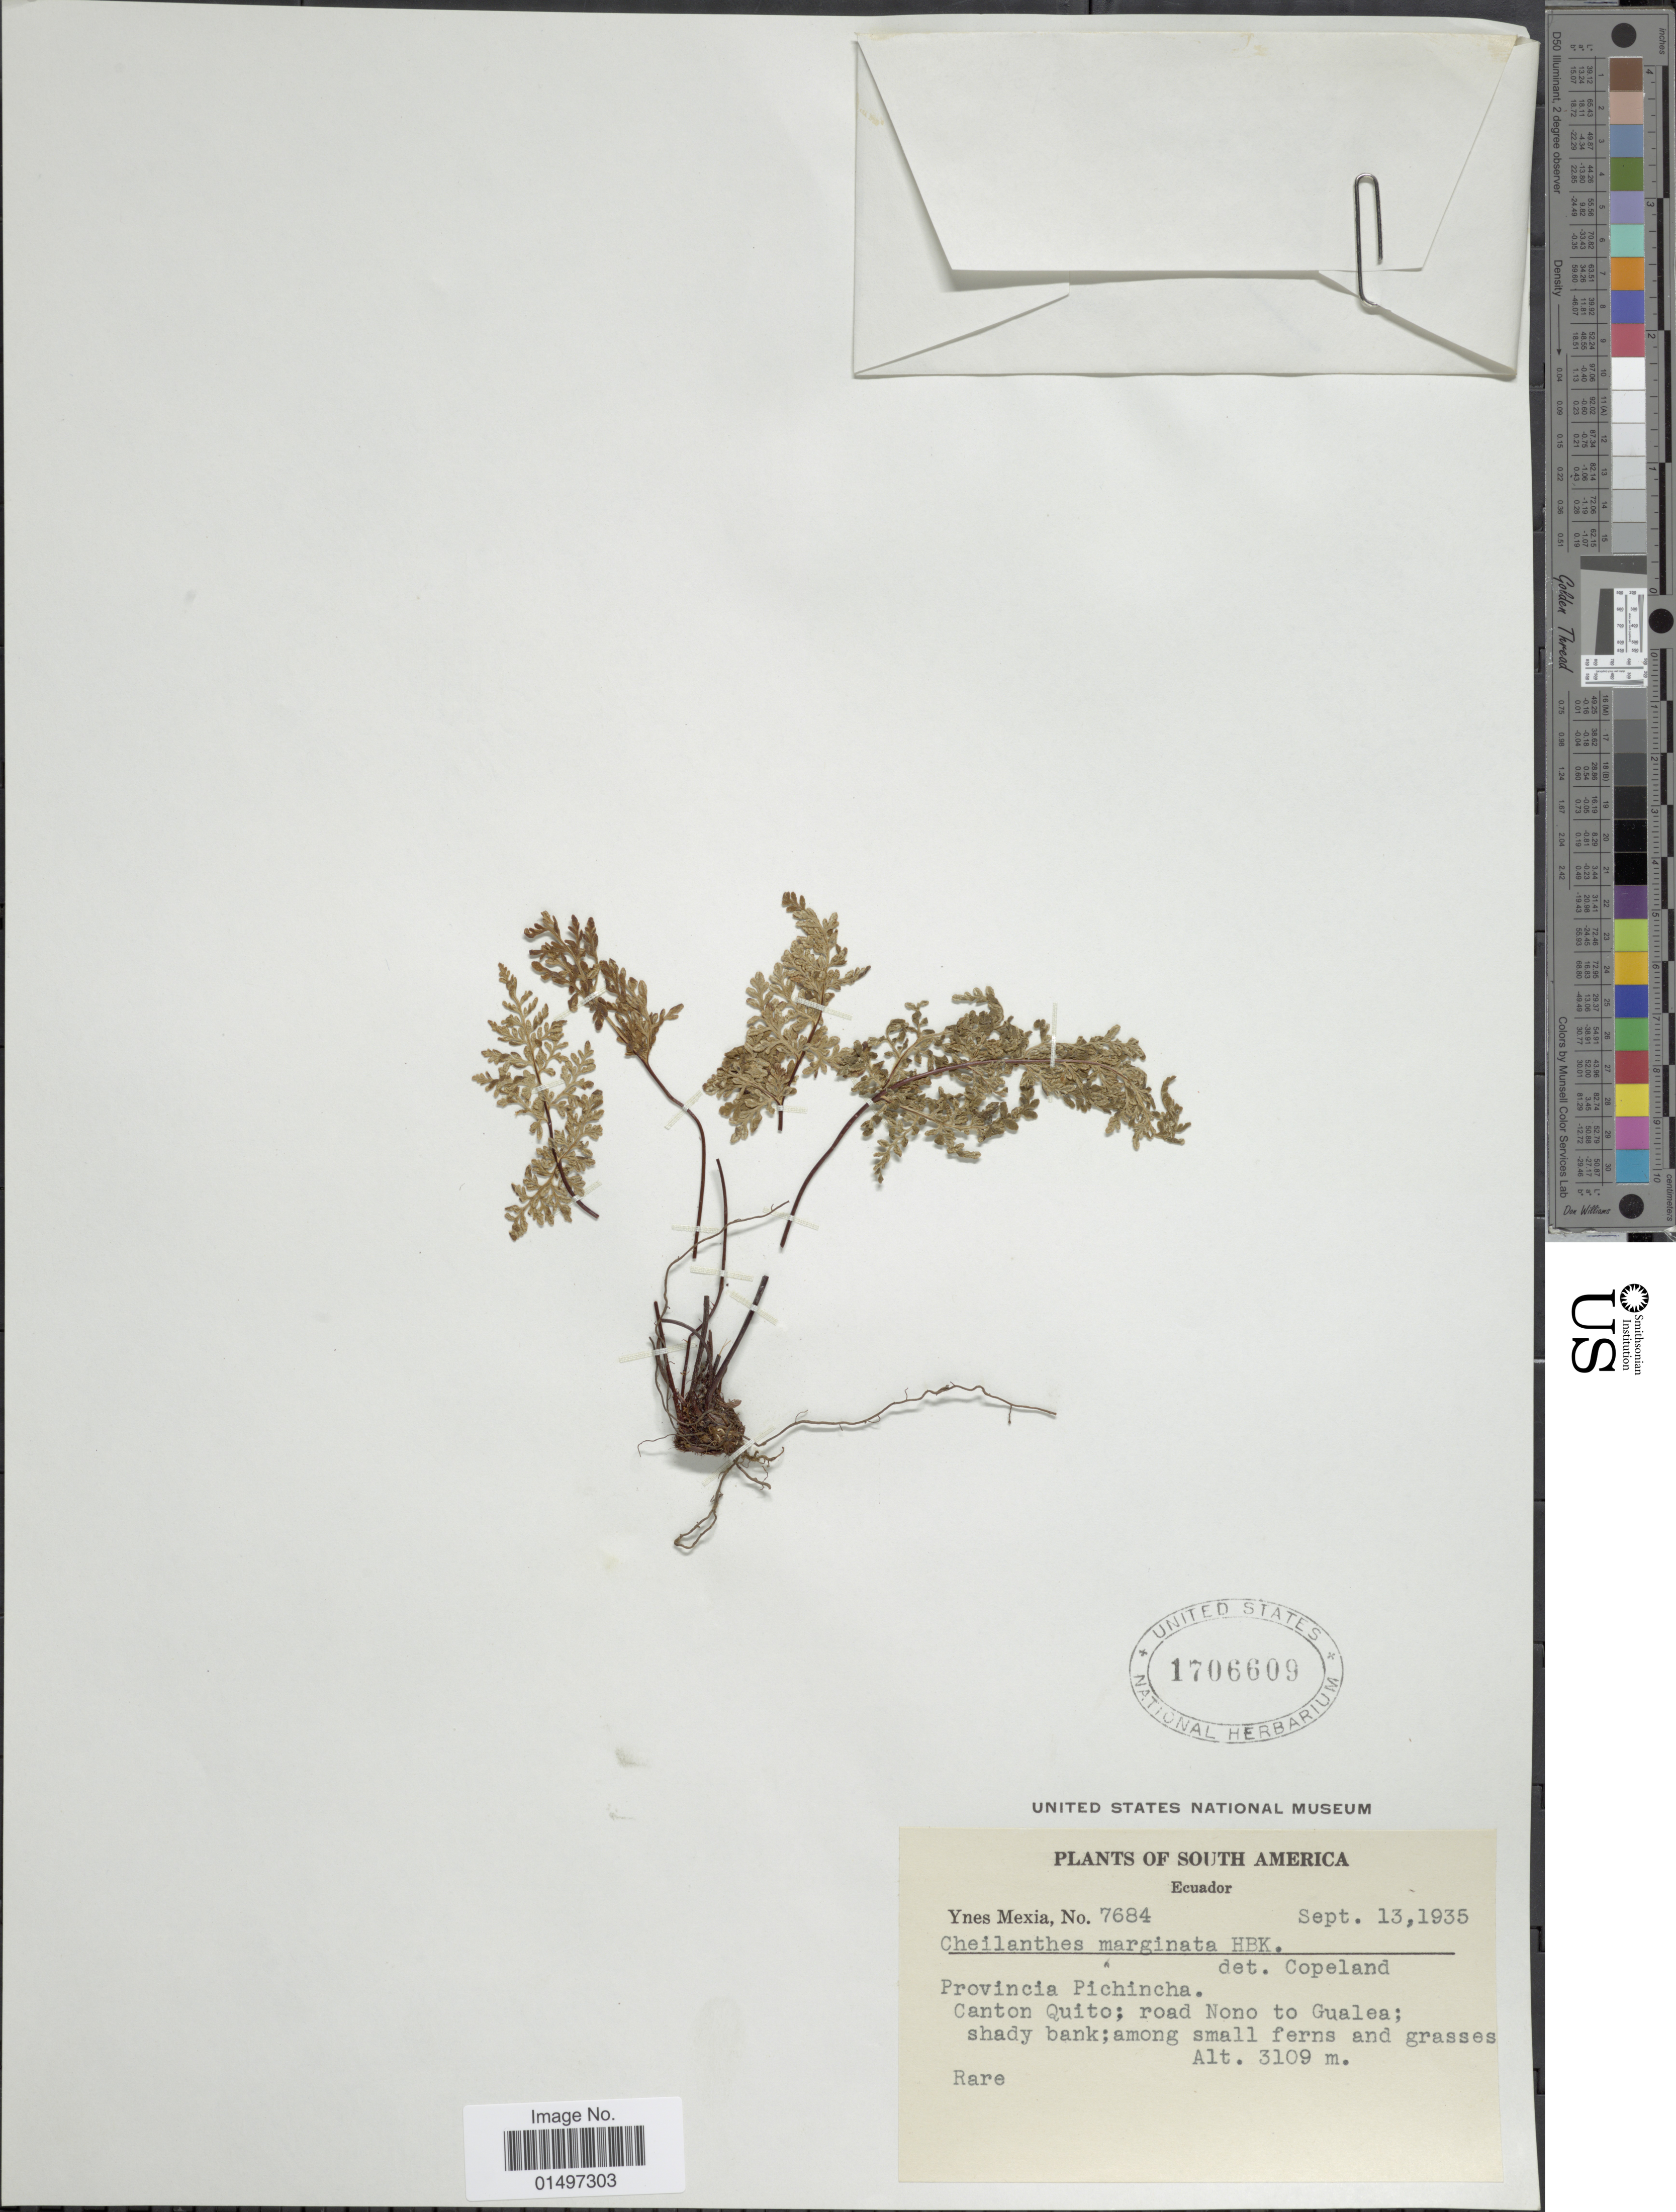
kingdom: Plantae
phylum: Tracheophyta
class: Polypodiopsida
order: Polypodiales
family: Pteridaceae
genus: Gaga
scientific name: Gaga marginata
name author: (Kunth) Fay W. Li & Windham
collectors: Y. Mexia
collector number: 7684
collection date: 1935-09-13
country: Ecuador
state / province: Pichincha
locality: Province Pichincha. Canton Quito; road Nono to Gualea.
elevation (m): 3109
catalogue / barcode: US 1706609